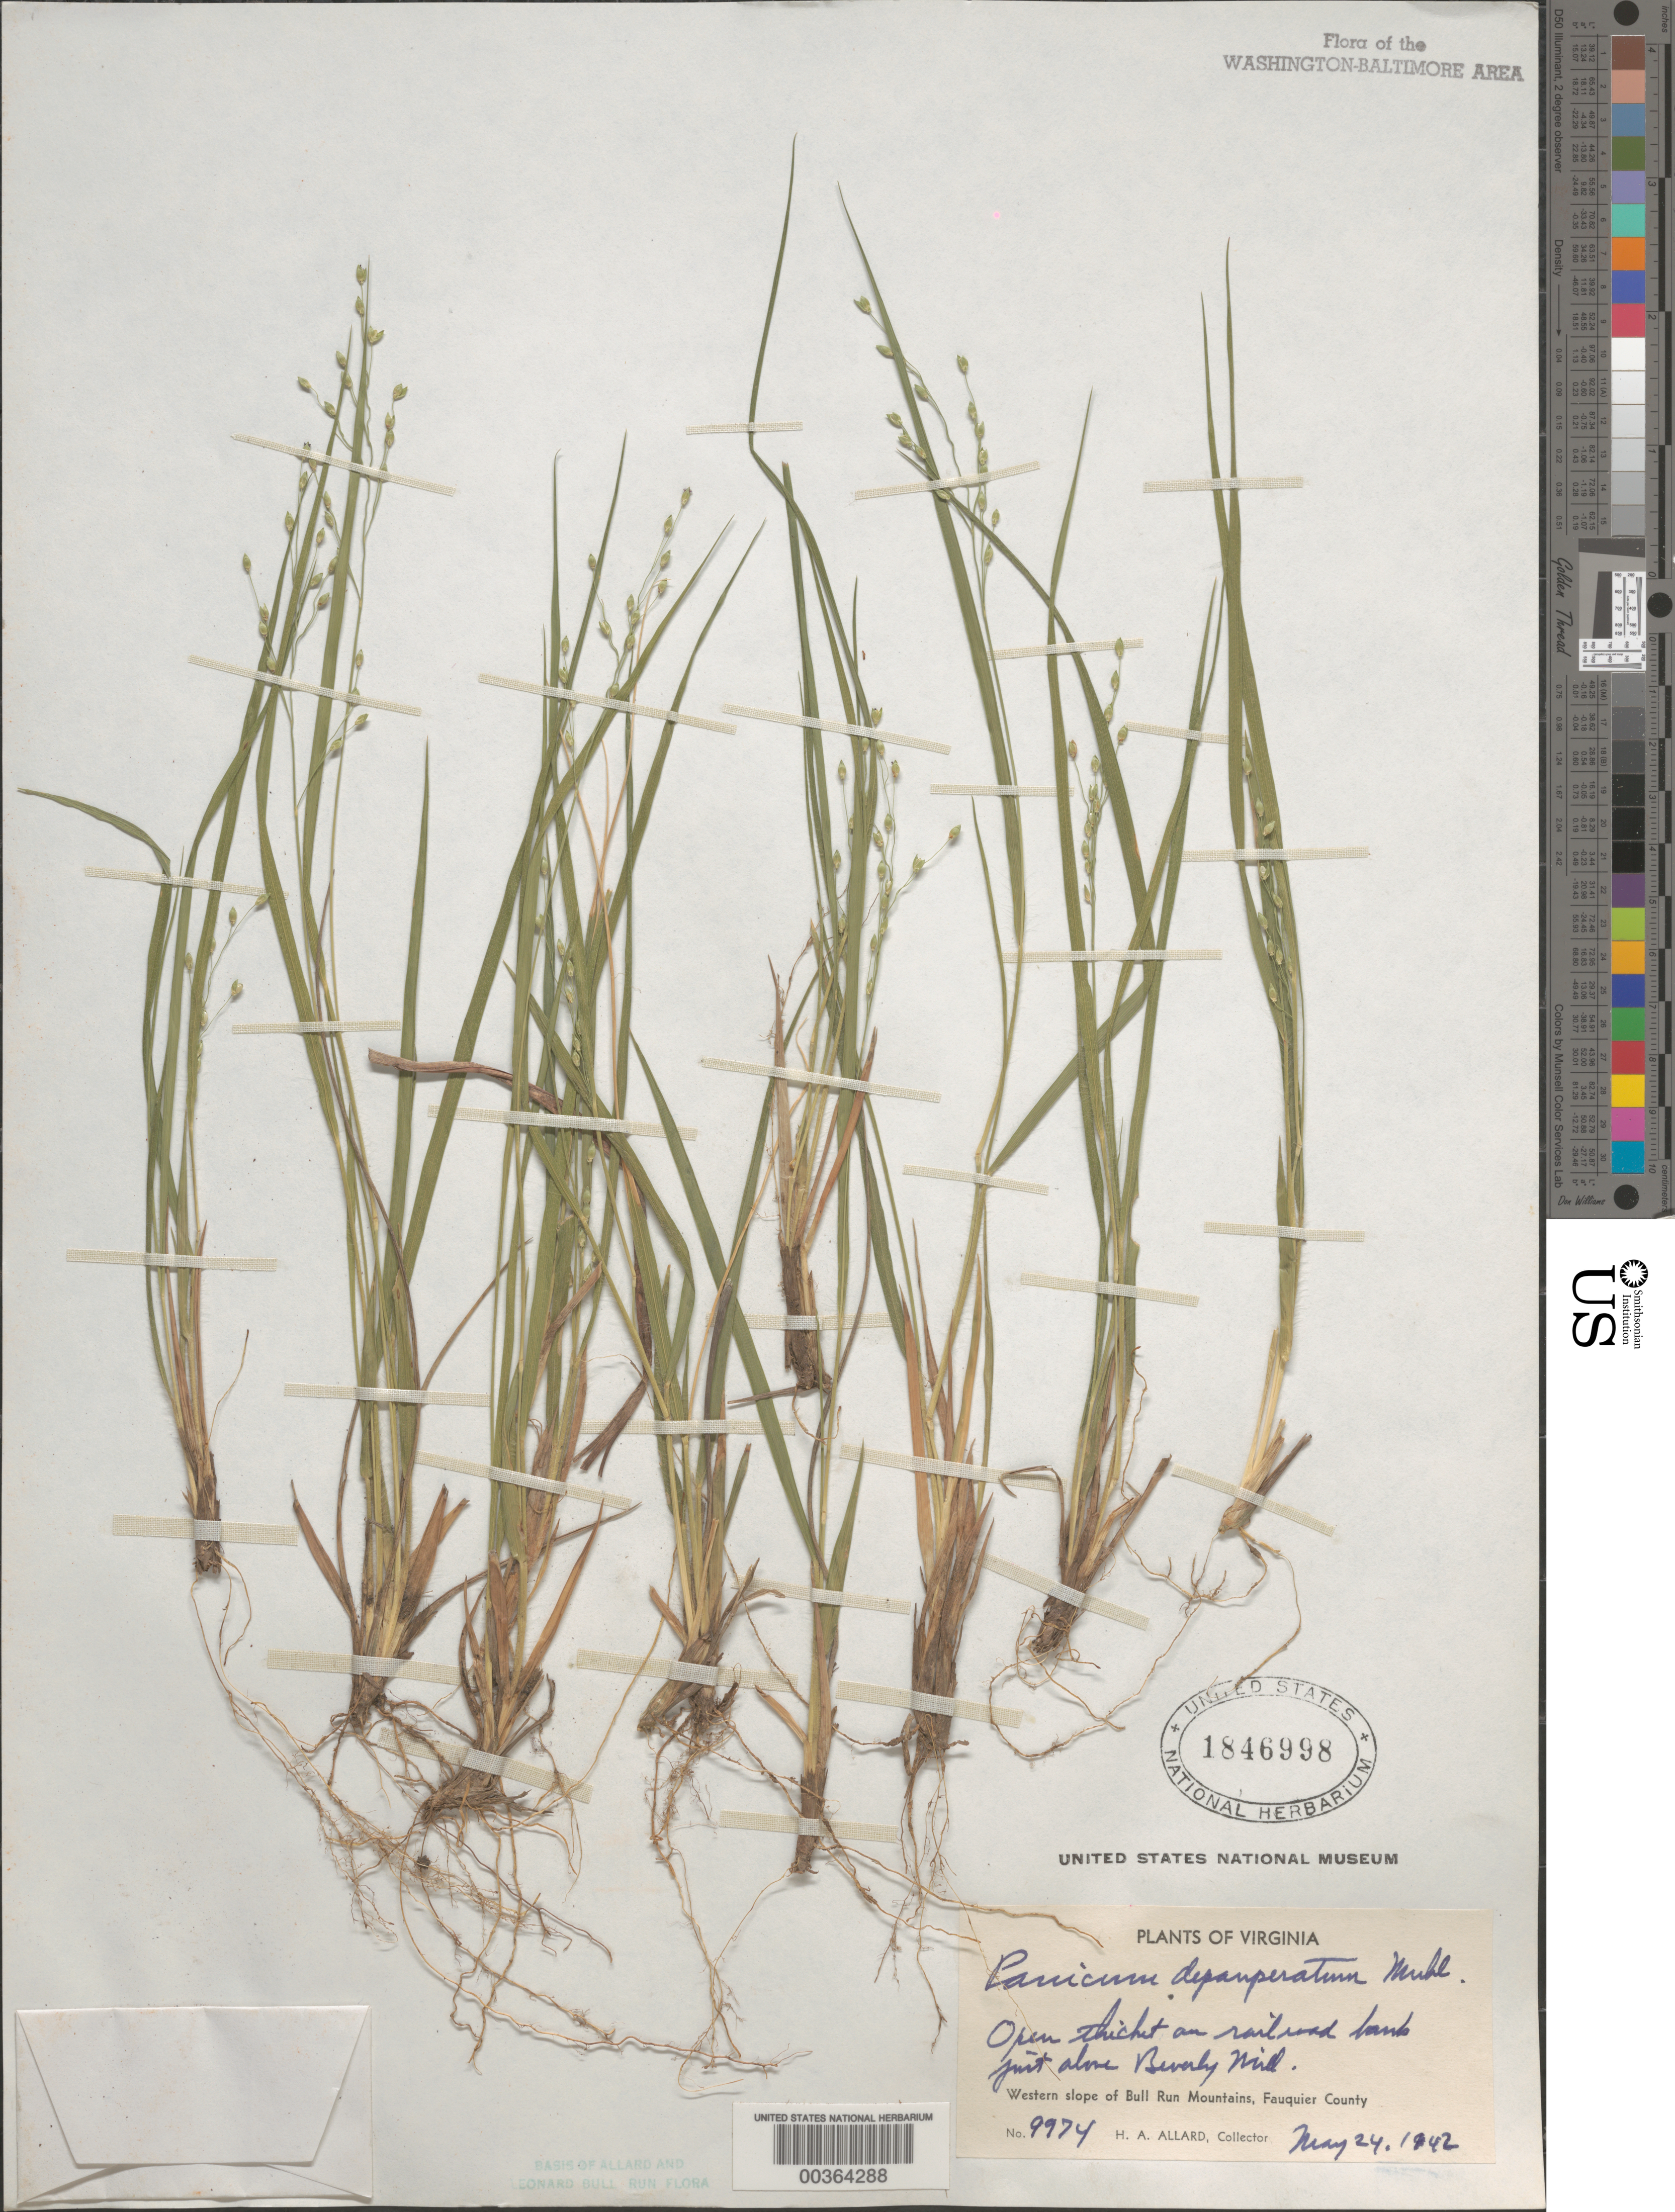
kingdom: Plantae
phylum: Tracheophyta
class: Liliopsida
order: Poales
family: Poaceae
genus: Dichanthelium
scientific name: Dichanthelium depauperatum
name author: (Muhl.) Gould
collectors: H. A. Allard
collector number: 9974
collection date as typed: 24 May 1942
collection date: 1942-05-24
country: United States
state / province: Virginia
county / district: Fauquier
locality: Above Beverly Mill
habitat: Open thicket on railroad bank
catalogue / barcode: US 1846998